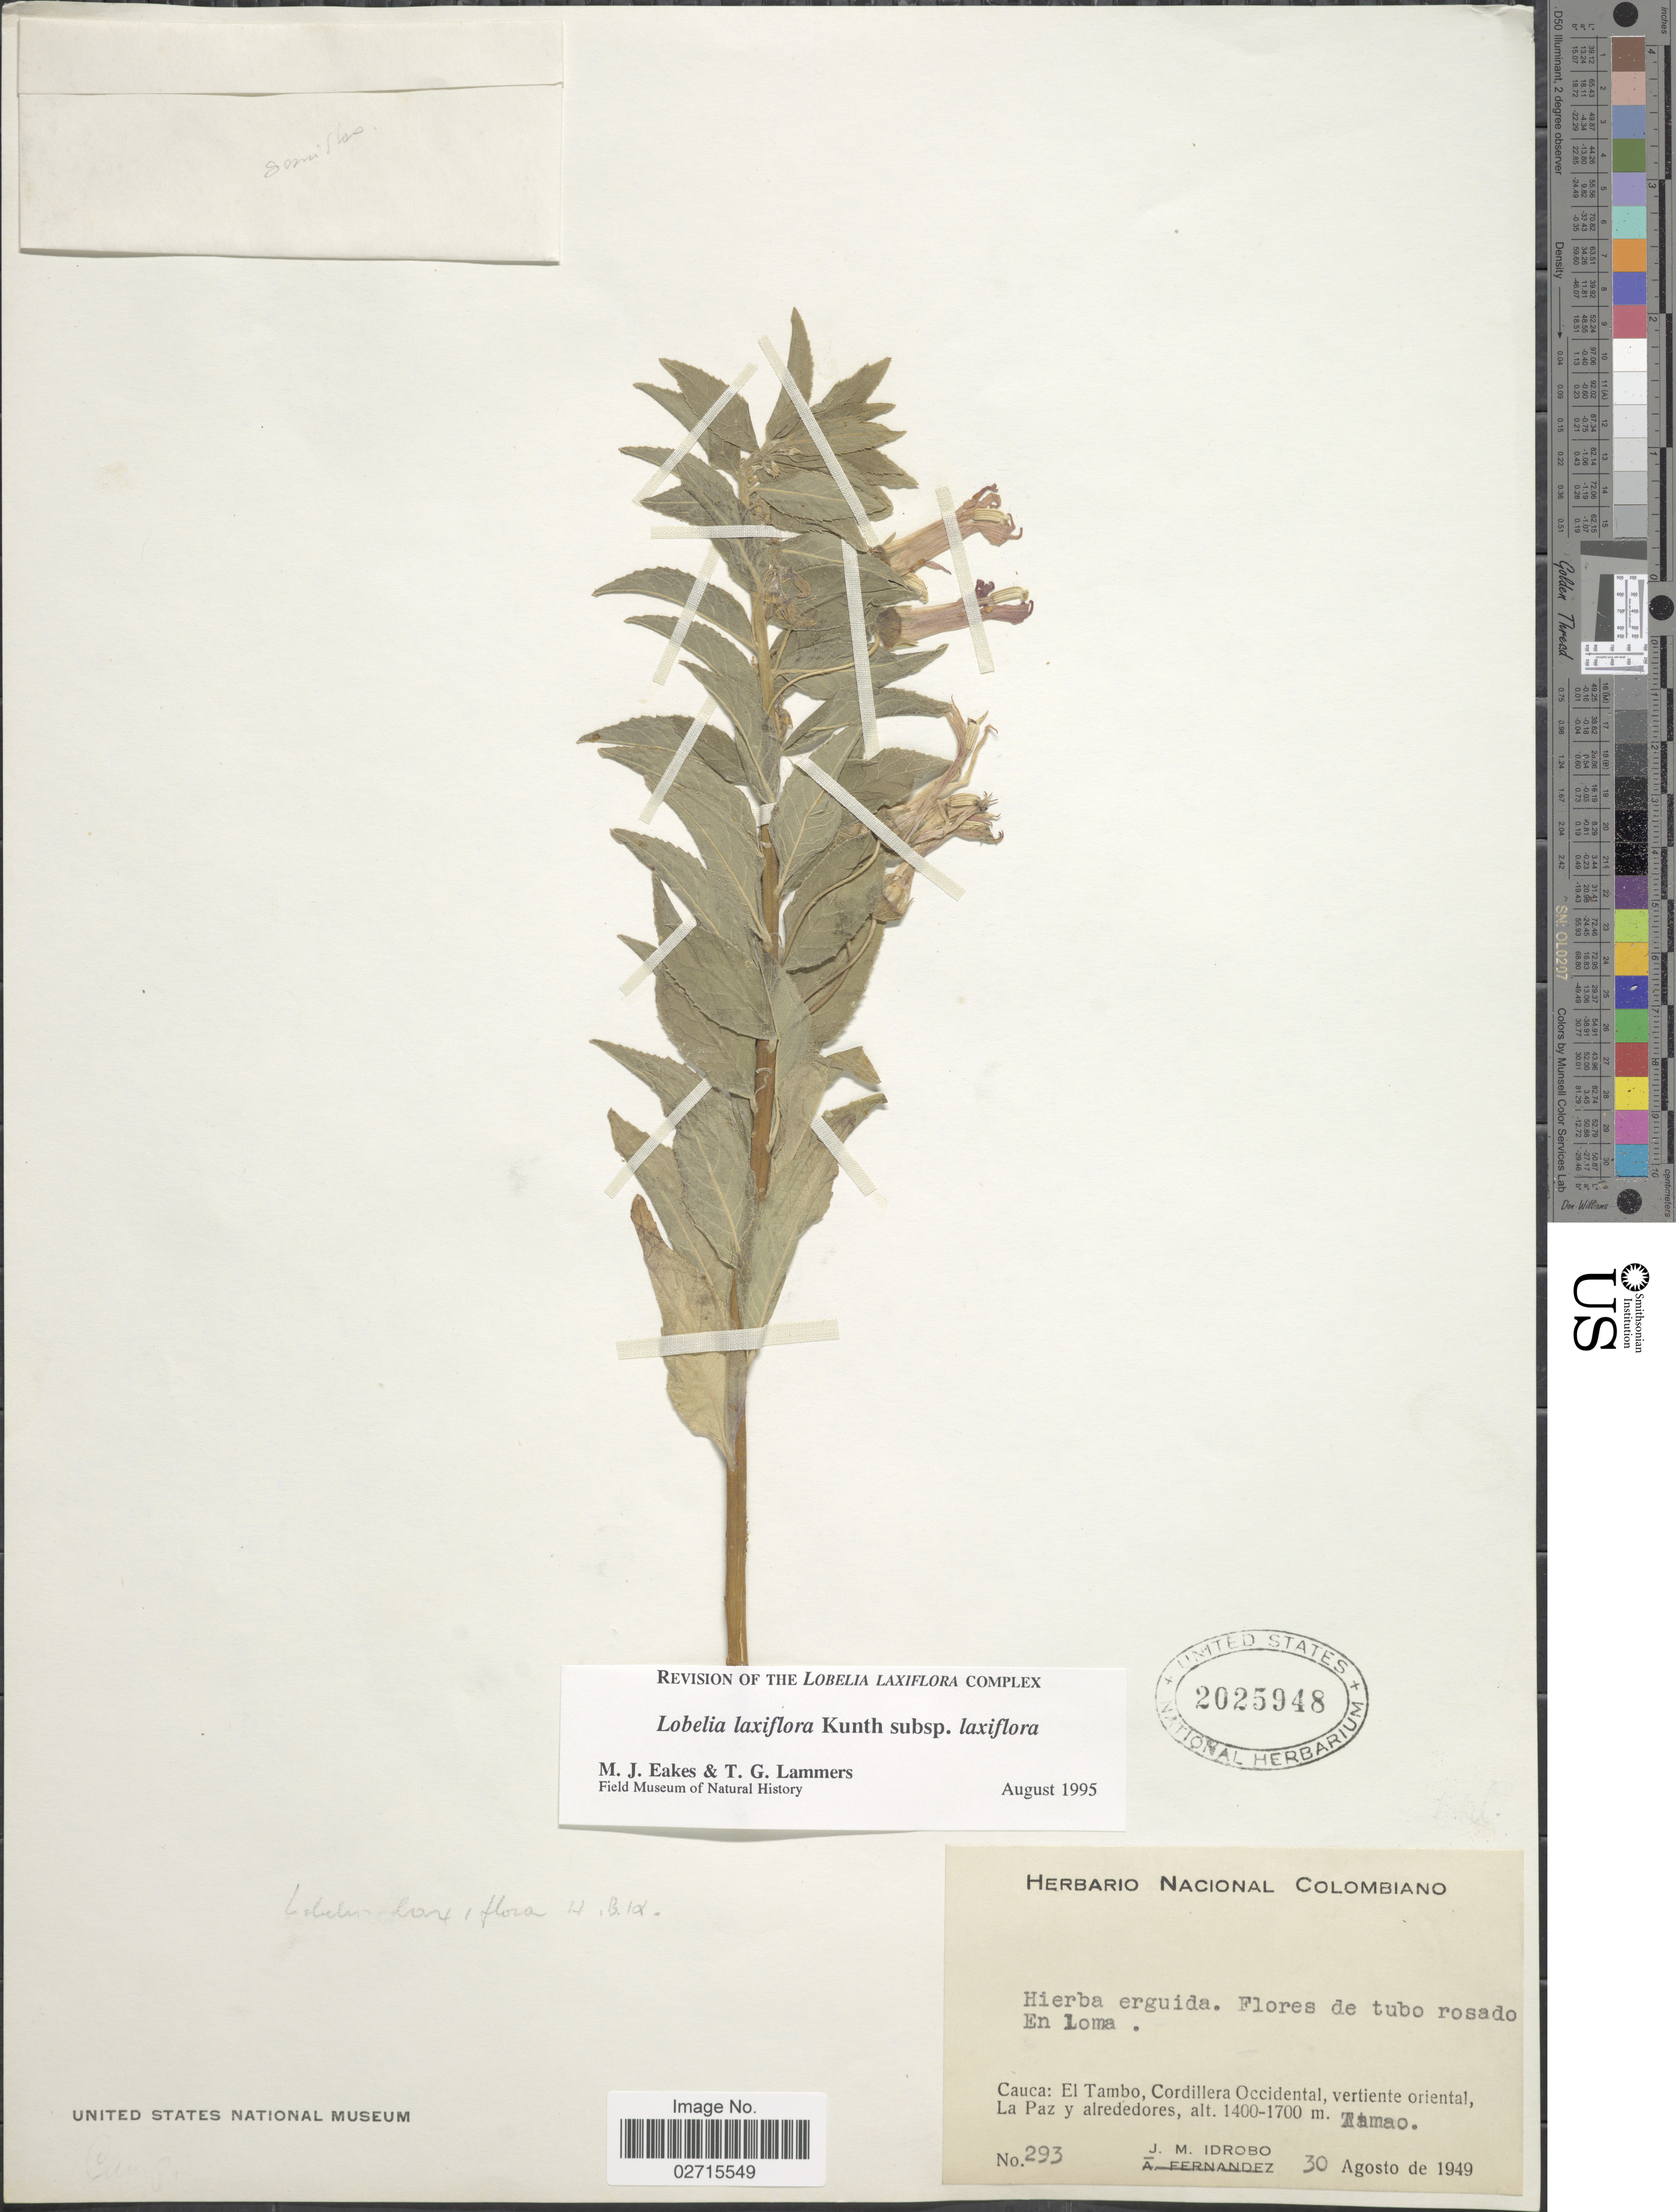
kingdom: Plantae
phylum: Tracheophyta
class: Magnoliopsida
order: Asterales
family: Campanulaceae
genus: Lobelia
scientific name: Lobelia laxiflora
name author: Kunth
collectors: J. M. Idrobo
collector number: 293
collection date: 1949-08-30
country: Colombia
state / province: Cauca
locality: El Tambo, Cordillera Occidental, vertiente oriental, La Paz y alrededores, Tamao.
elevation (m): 1400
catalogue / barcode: US 2025948